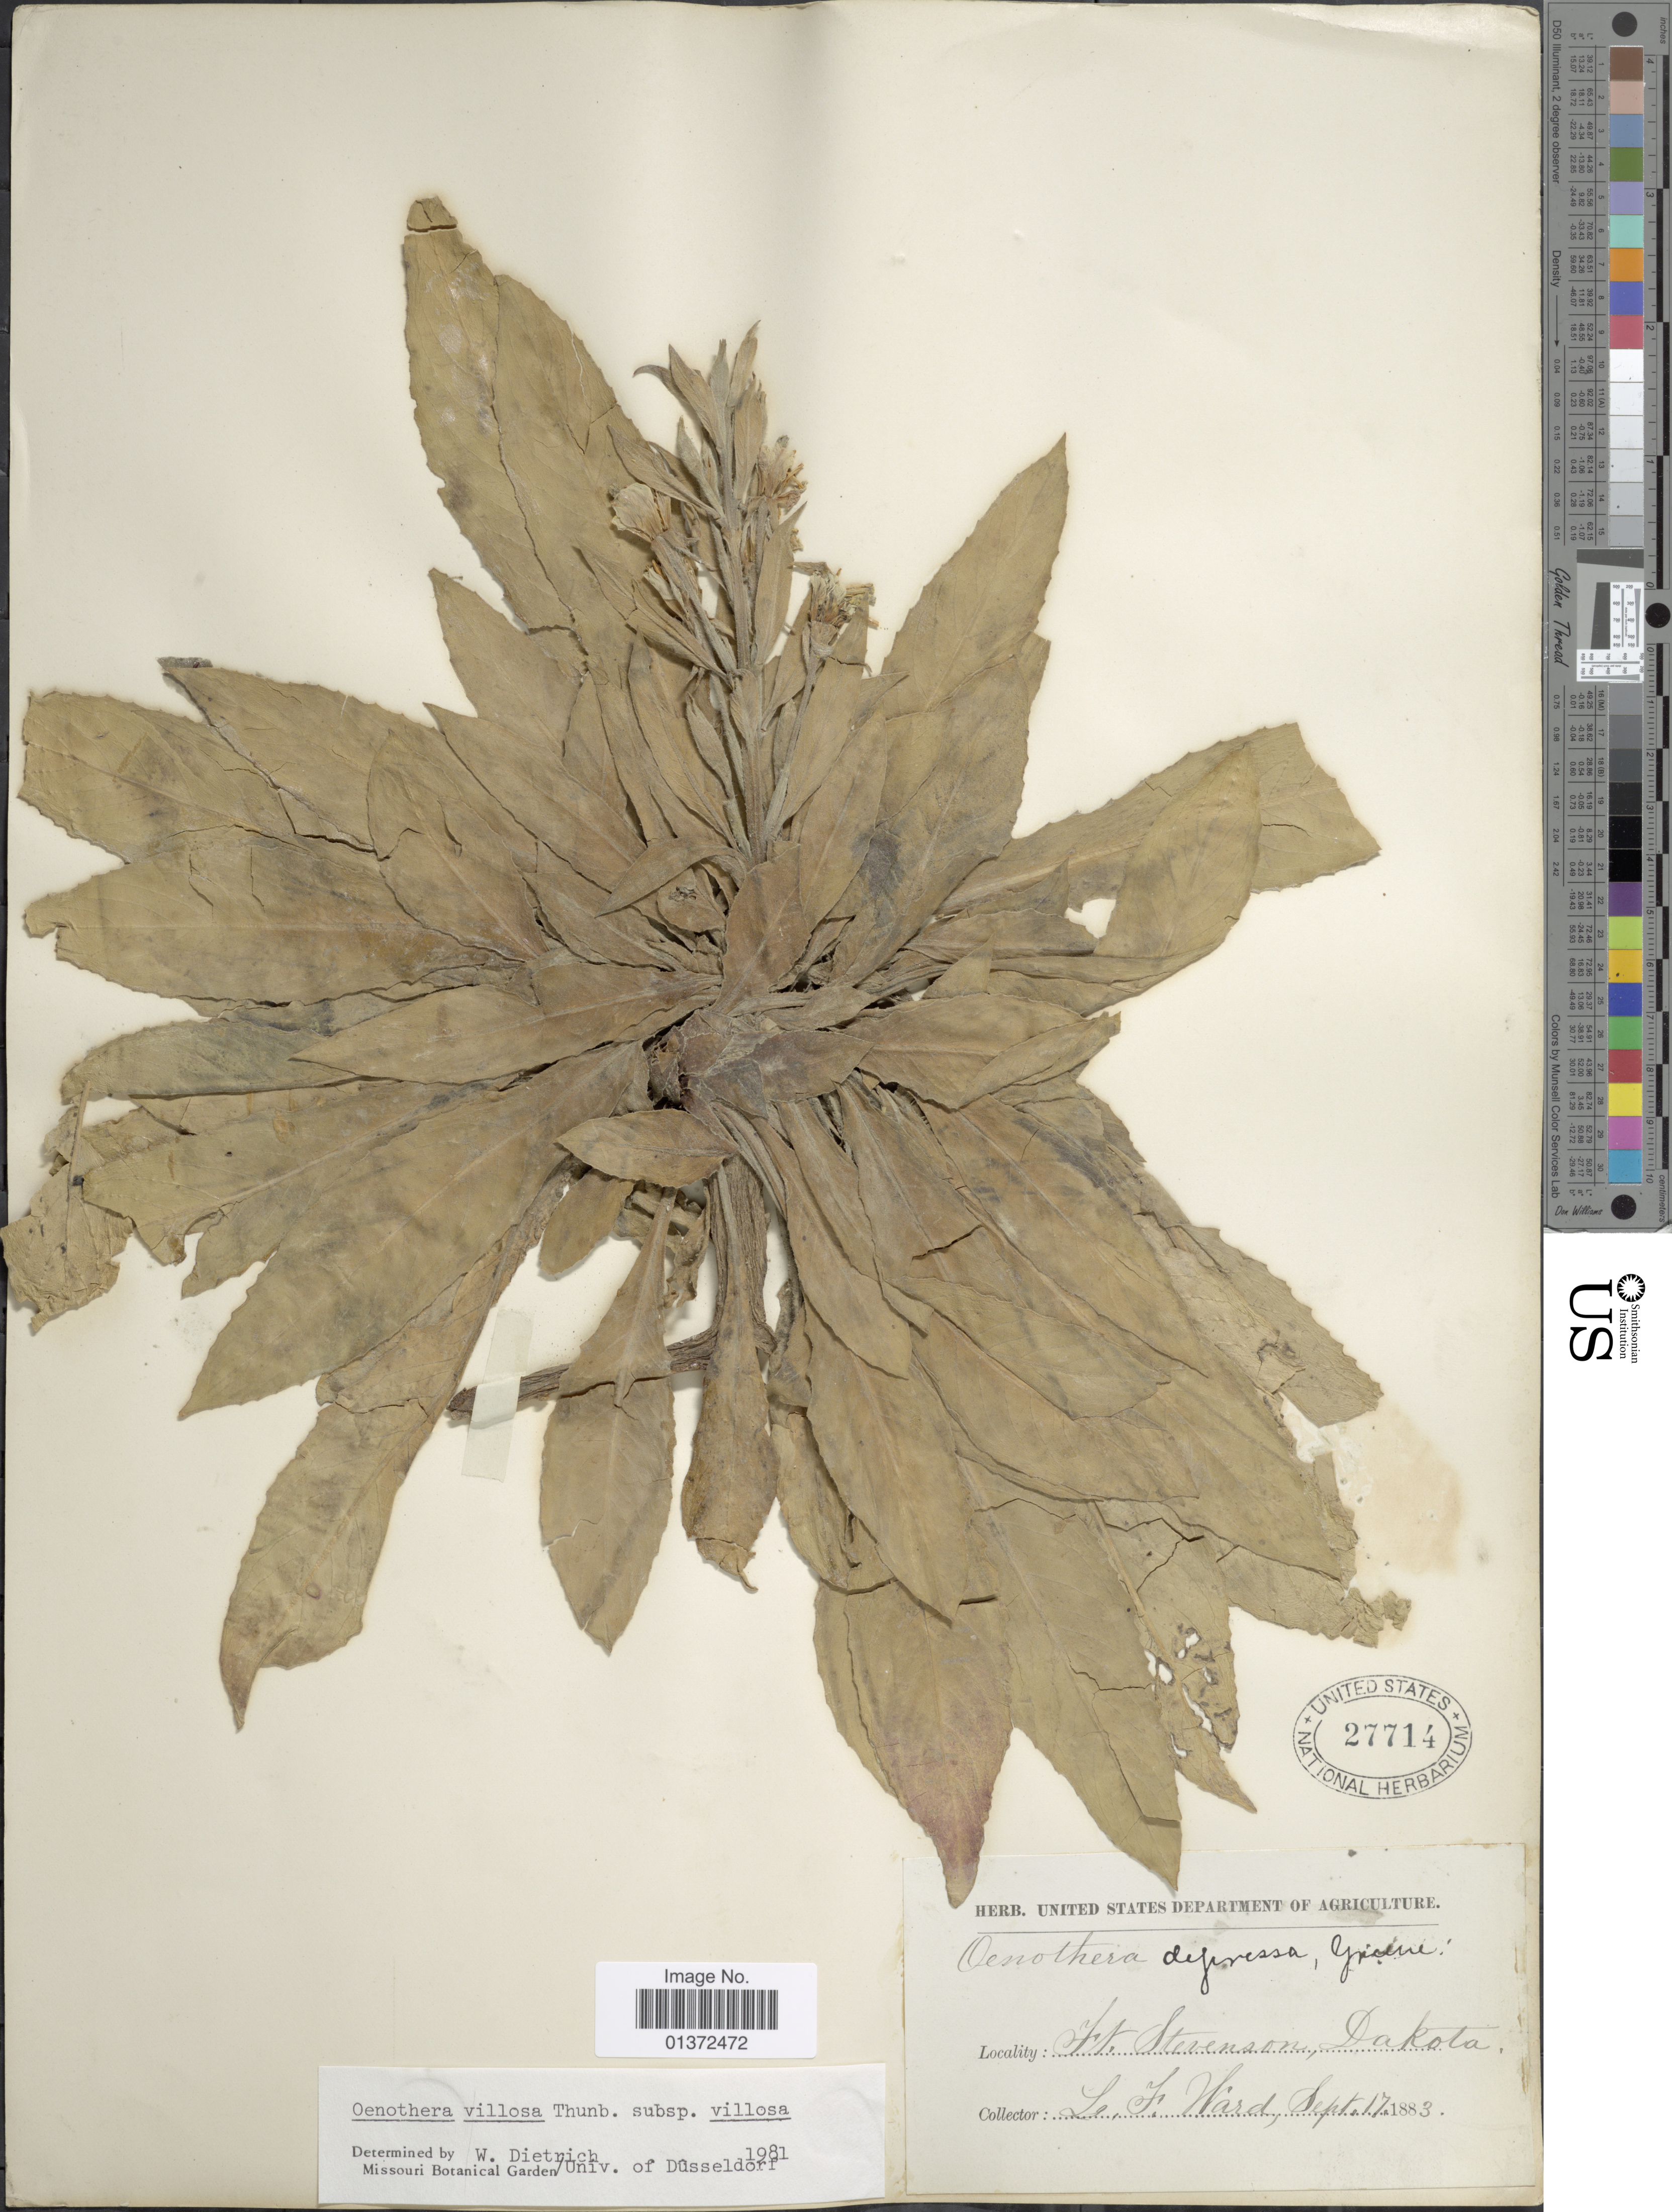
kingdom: Plantae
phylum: Tracheophyta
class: Magnoliopsida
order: Myrtales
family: Onagraceae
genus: Oenothera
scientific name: Oenothera villosa subsp. villosa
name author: Thunb.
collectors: L. Ward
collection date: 1883-09-17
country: United States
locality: Ft. Stevenson, Dakota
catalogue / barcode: US 27714